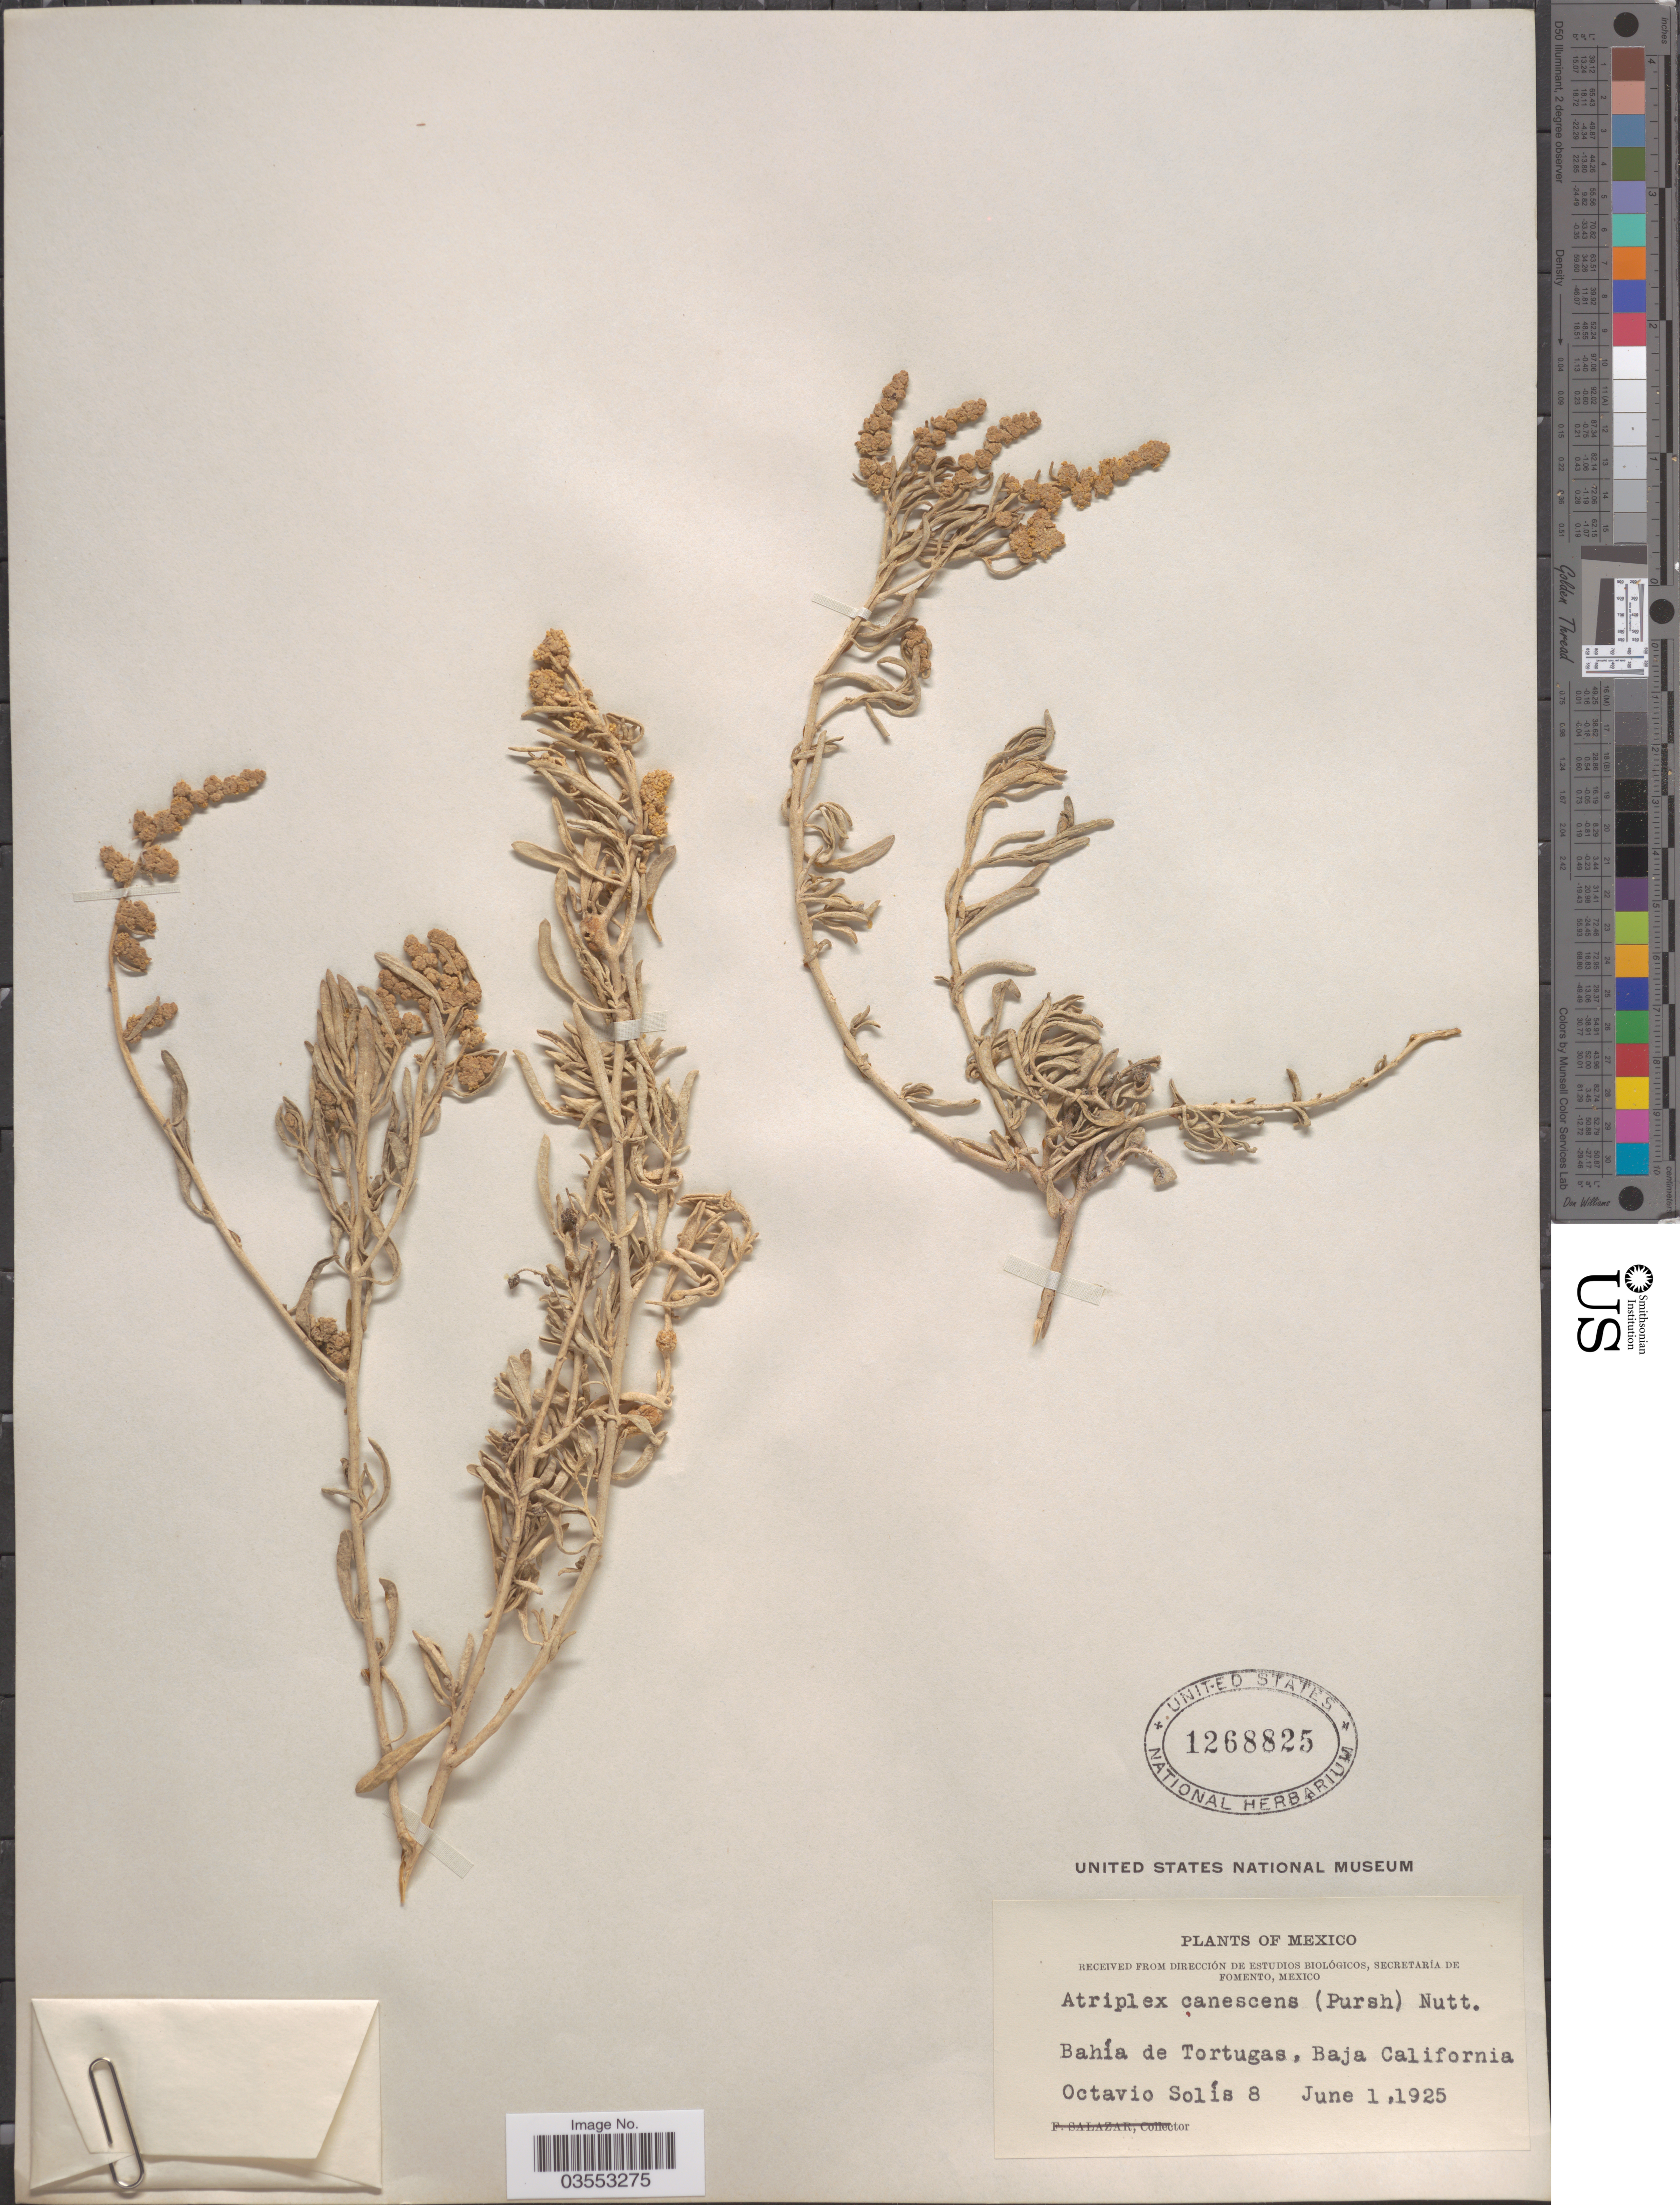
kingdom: Plantae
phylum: Tracheophyta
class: Magnoliopsida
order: Caryophyllales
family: Amaranthaceae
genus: Atriplex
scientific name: Atriplex canescens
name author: (Pursh) Nutt.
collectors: O. Solis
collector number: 8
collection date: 1925-06-01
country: Mexico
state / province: Baja California Sur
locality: Bahía de Tortugas.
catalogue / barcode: US 1268825